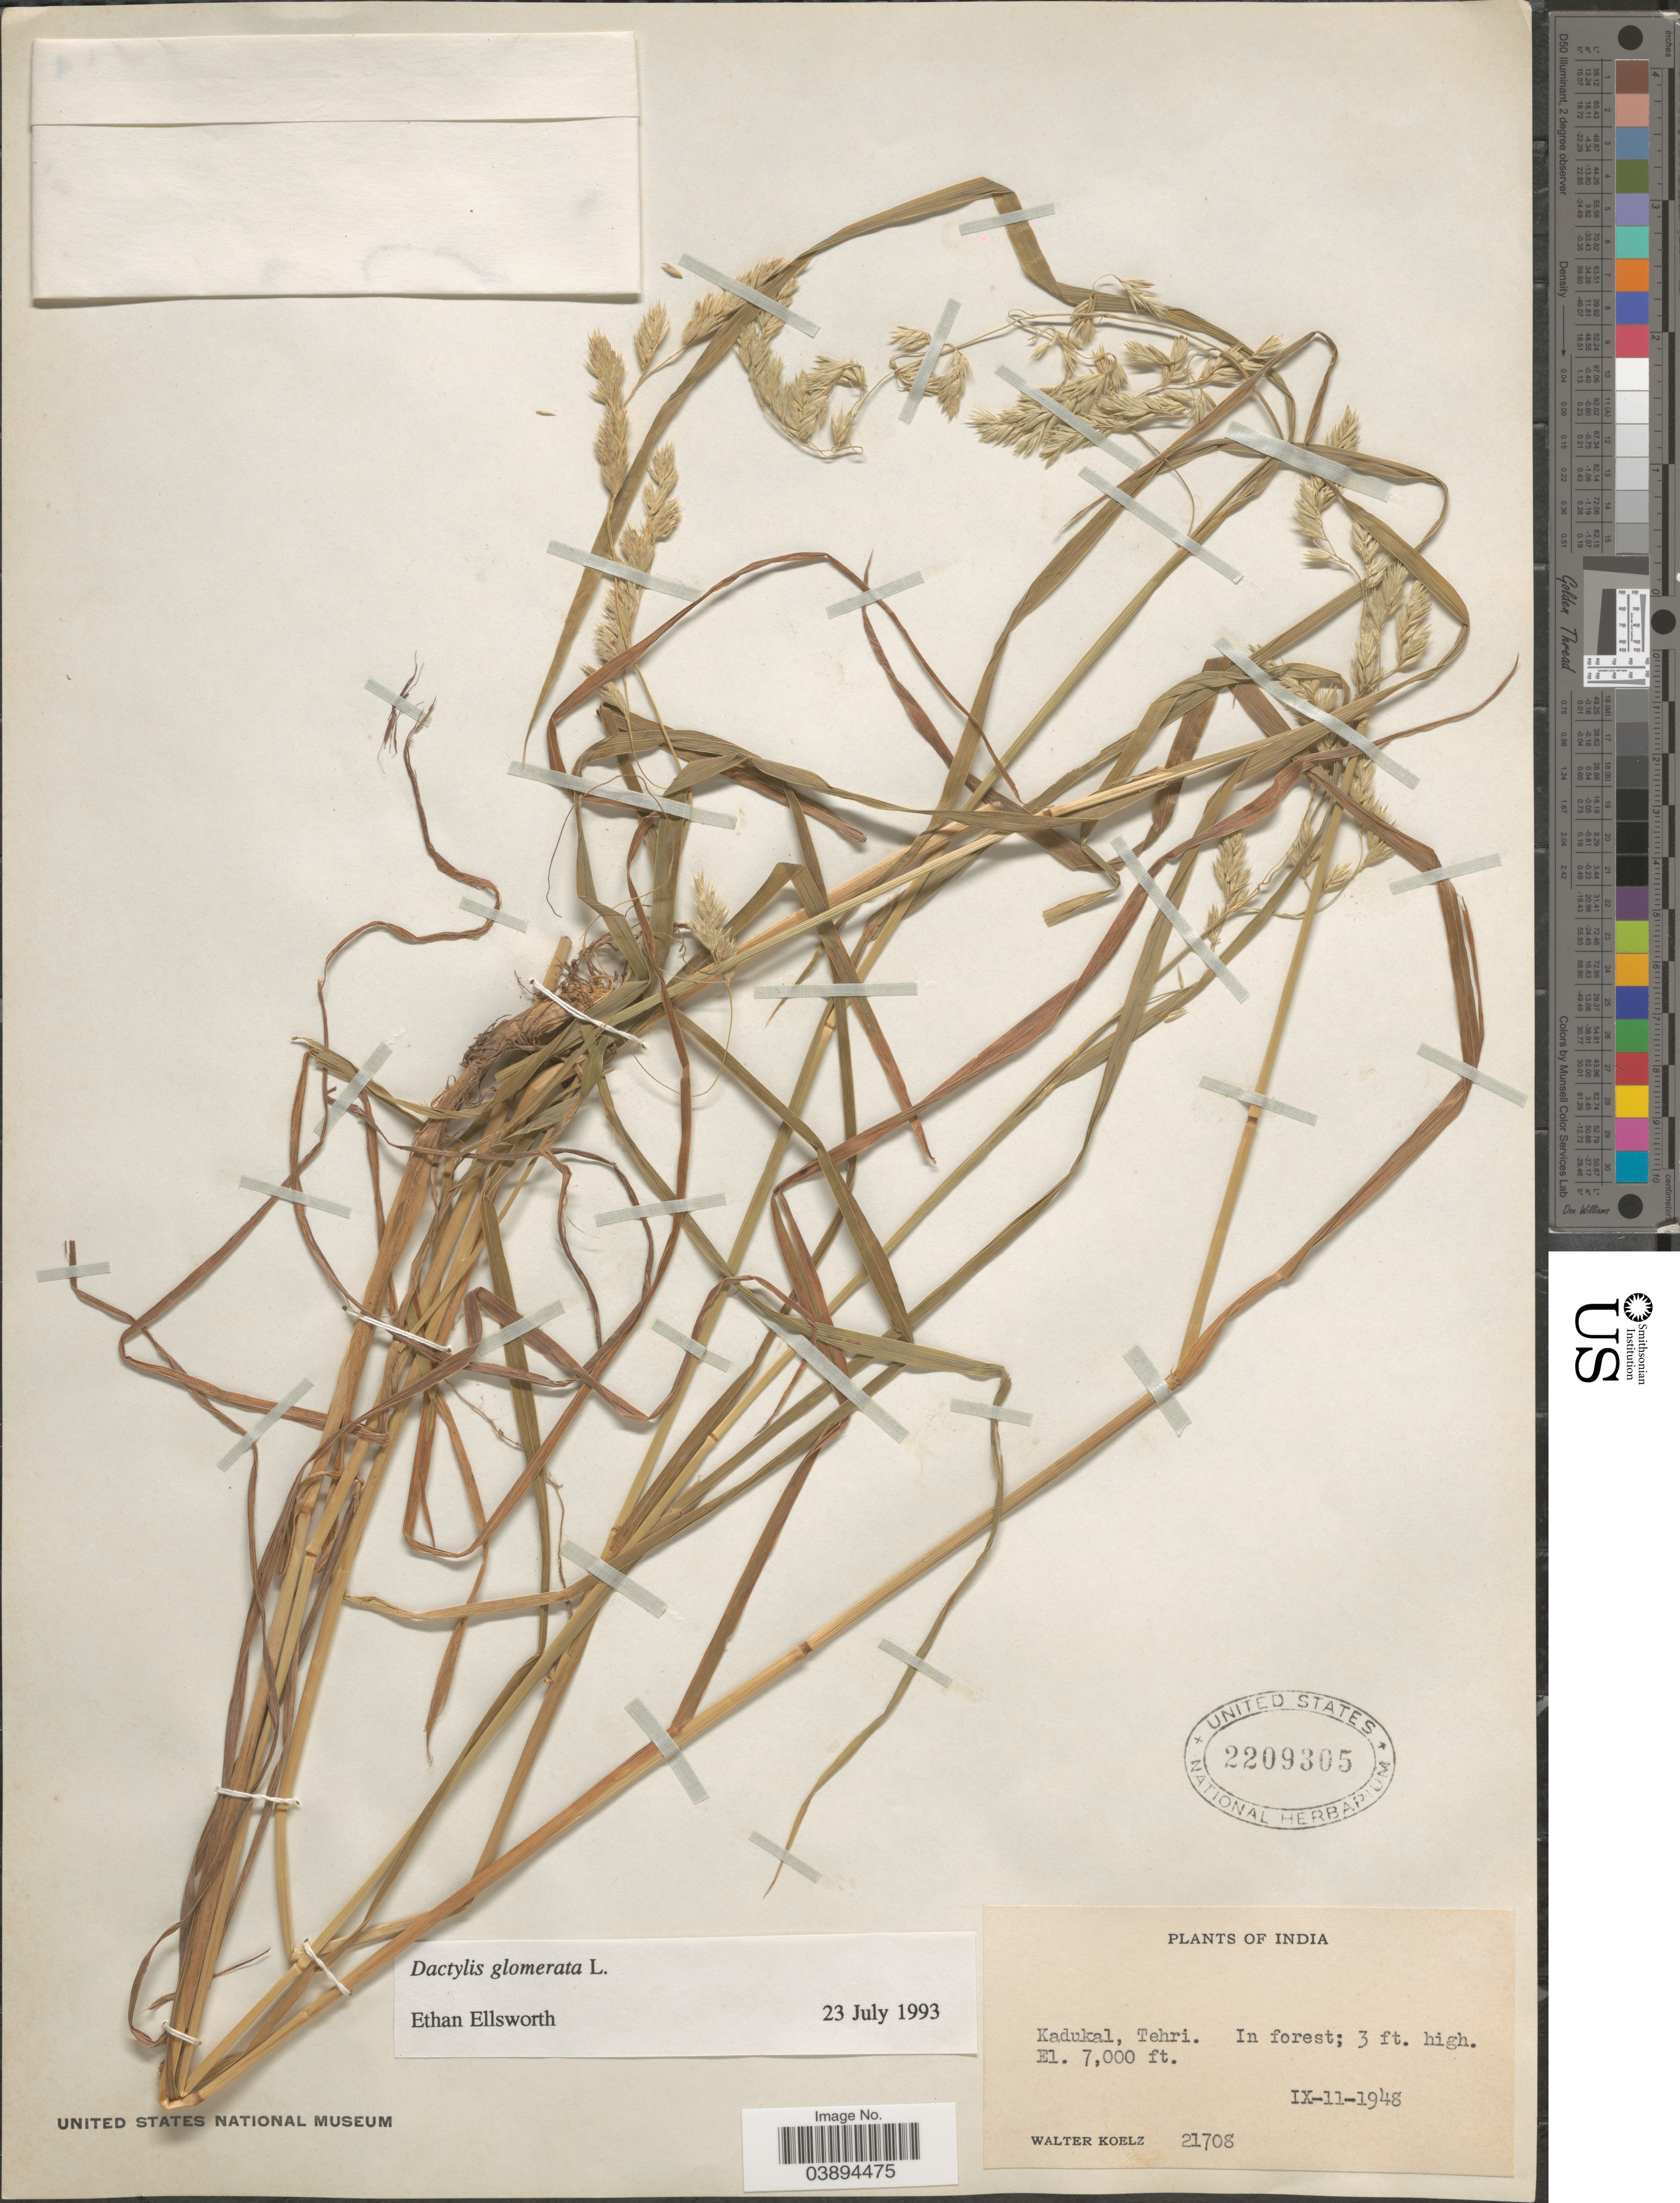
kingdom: Plantae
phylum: Tracheophyta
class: Liliopsida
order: Poales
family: Poaceae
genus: Dactylis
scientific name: Dactylis glomerata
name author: L.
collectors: W. N. Koelz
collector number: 21708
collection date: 1948-09-11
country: India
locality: Kadukal, Tehri.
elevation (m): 2134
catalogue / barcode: US 2209305